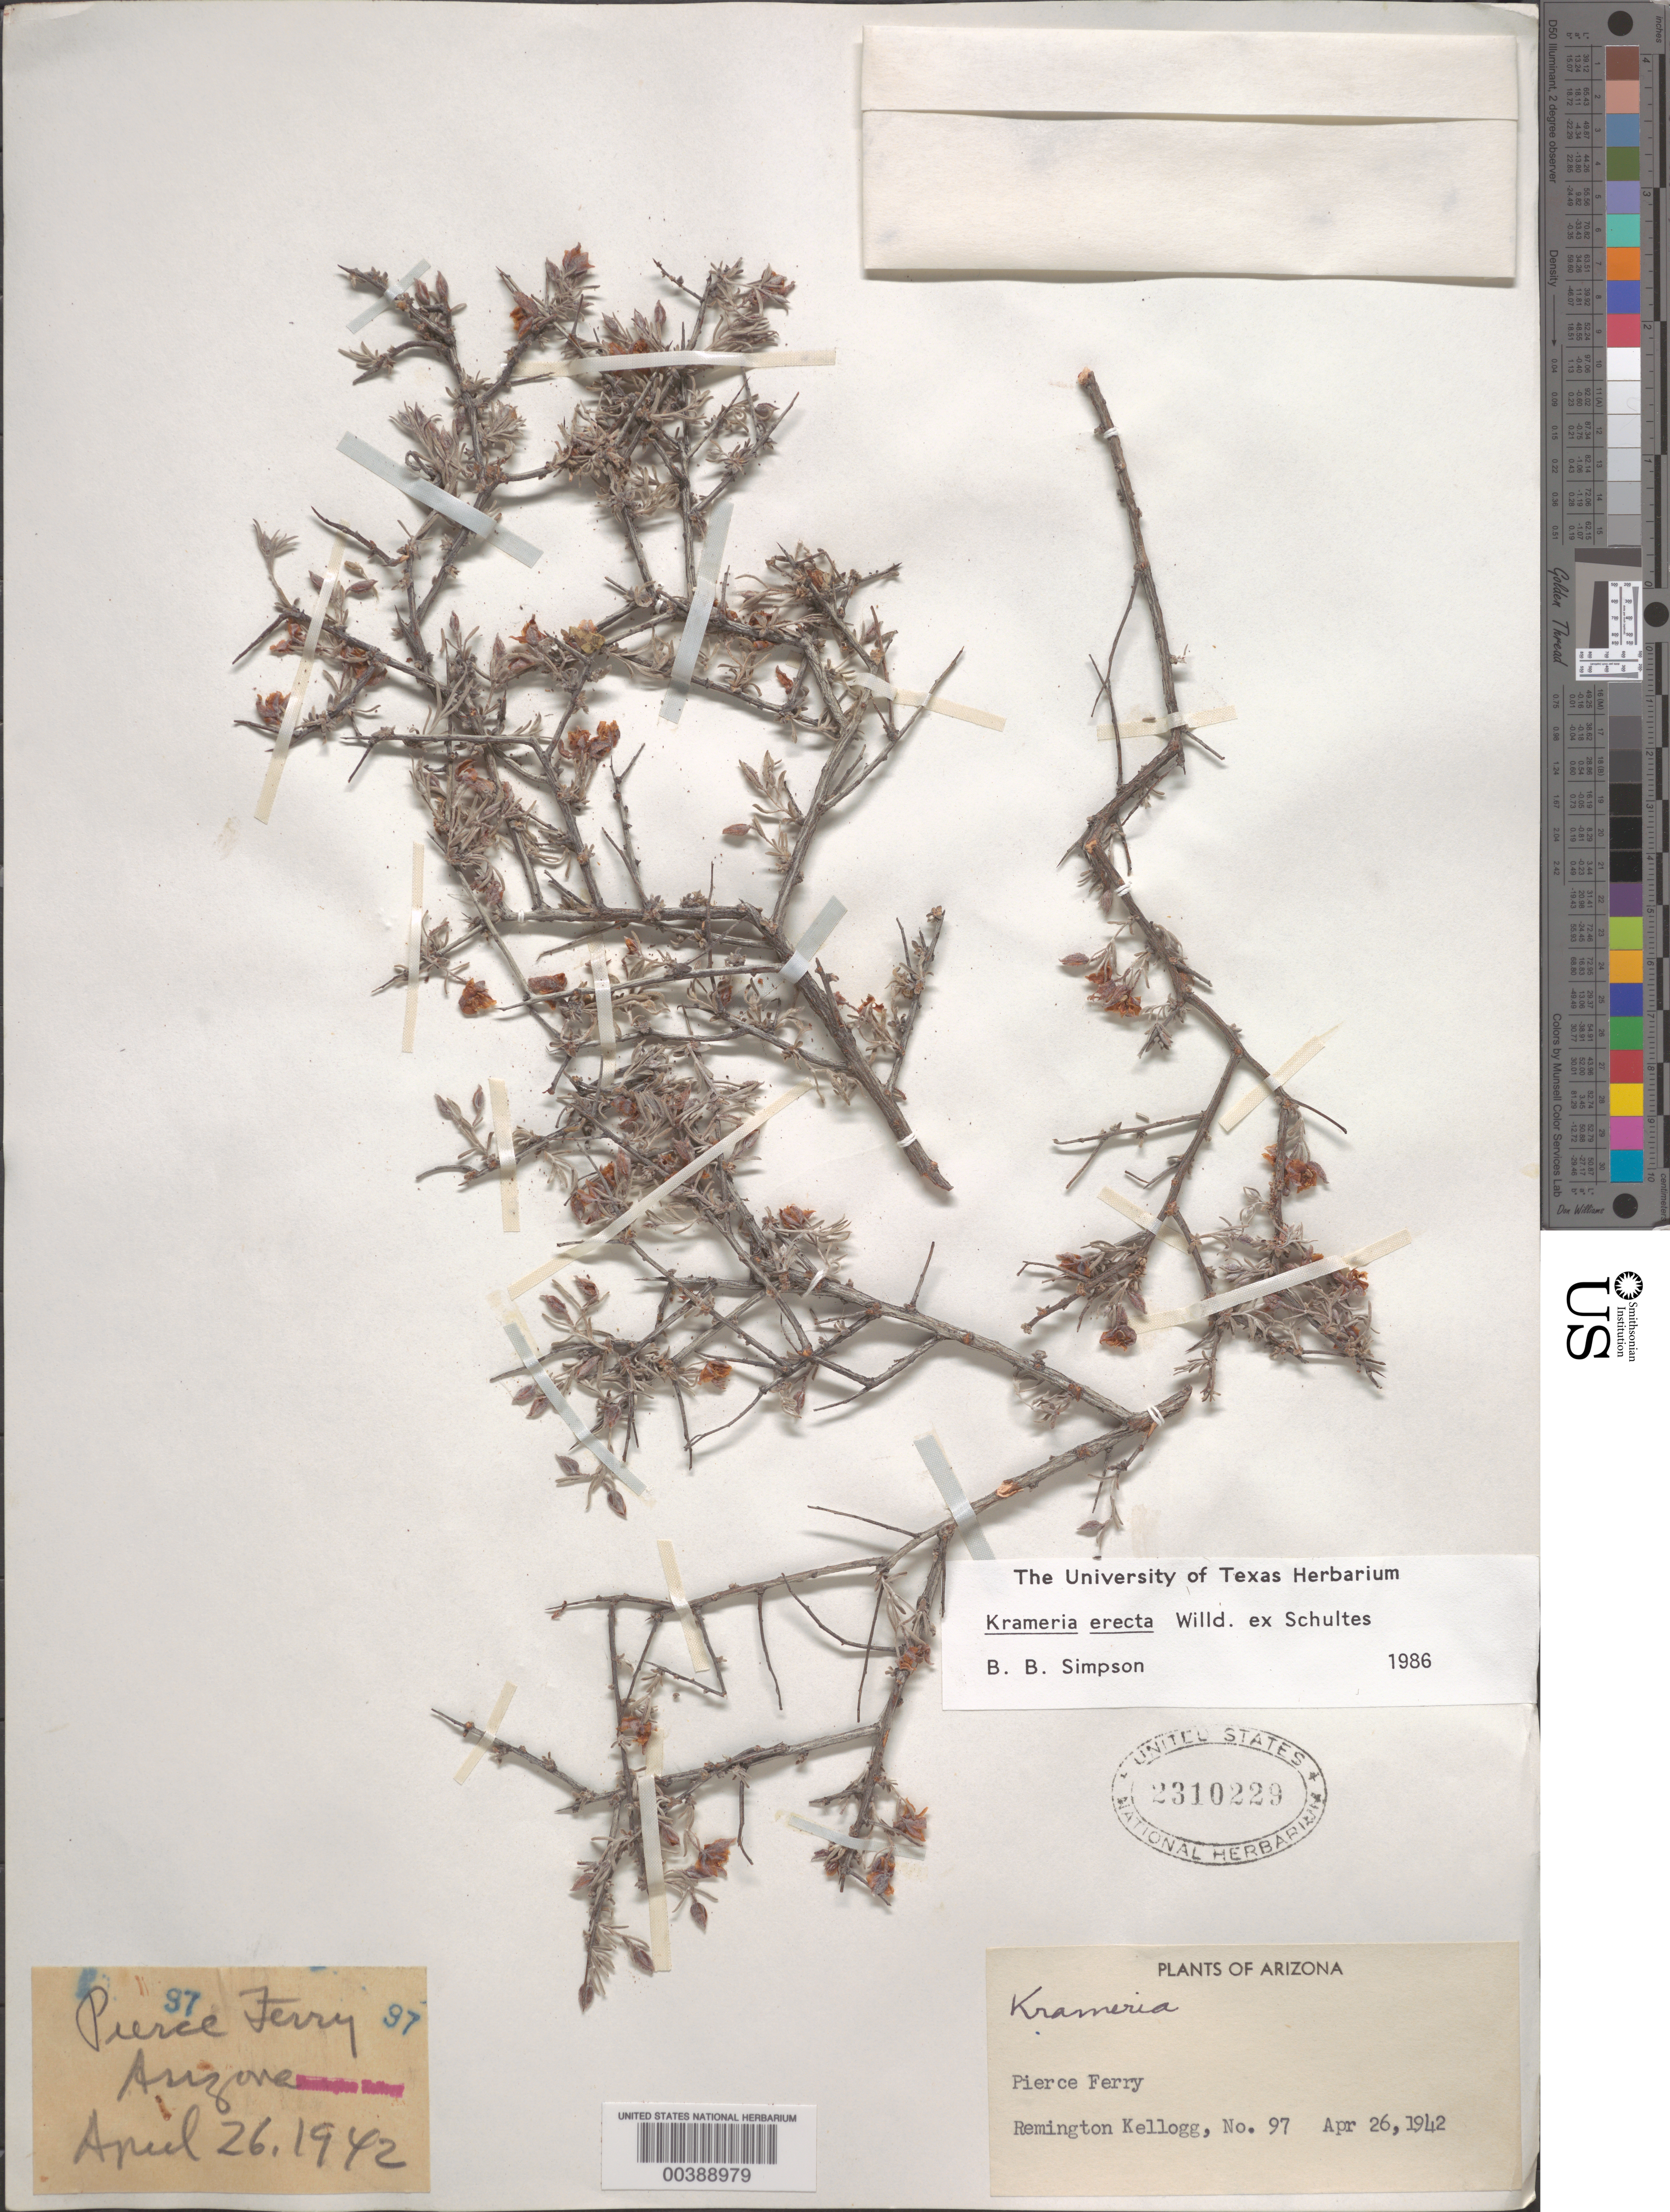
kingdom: Plantae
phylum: Tracheophyta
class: Magnoliopsida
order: Zygophyllales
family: Krameriaceae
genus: Krameria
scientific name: Krameria erecta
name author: Willd. ex Schult.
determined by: Simpson, B. B.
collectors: R. Kellogg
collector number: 97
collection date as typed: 26 Apr 1942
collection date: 1942-04-26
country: United States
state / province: Arizona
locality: Pierce ferry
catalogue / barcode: US 2310229